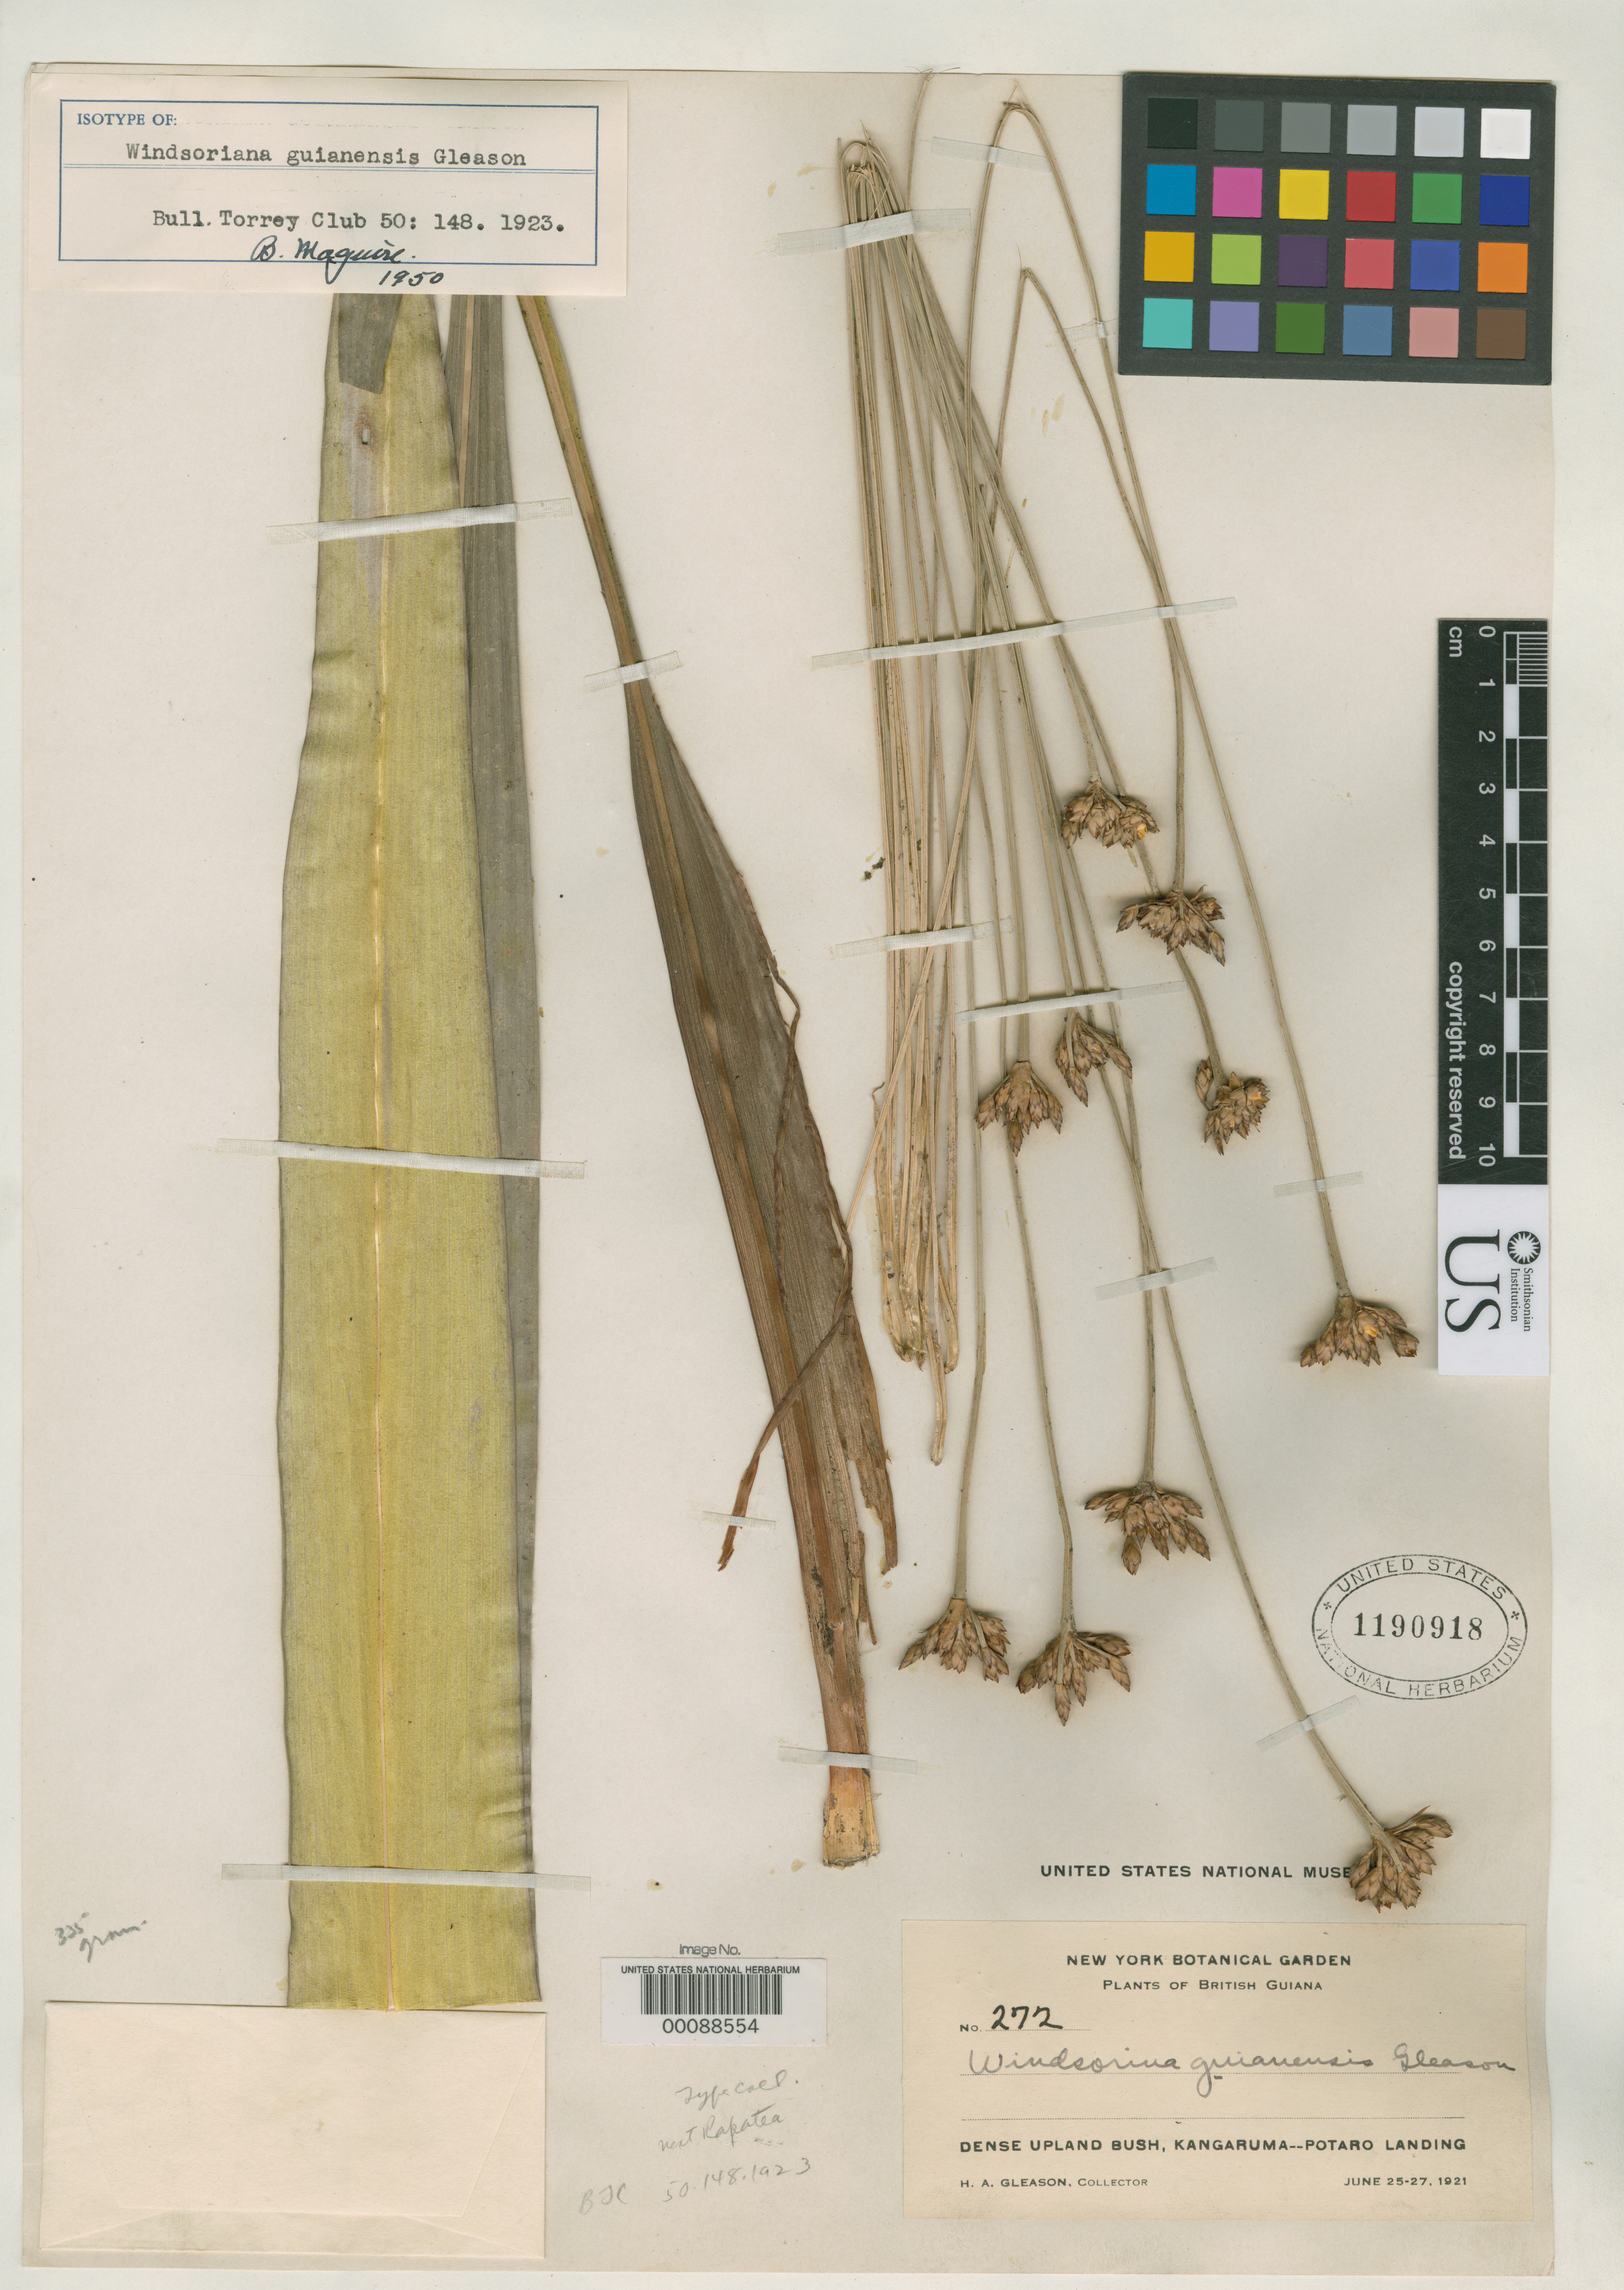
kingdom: Plantae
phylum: Tracheophyta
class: Liliopsida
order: Poales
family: Rapateaceae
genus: Windsorina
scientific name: Windsorina guianensis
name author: Gleason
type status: Isotype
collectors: H. A. Gleason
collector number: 272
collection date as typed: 25 Jun 1921 to 27 Jun 1921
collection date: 1921-06-25/1921-06-27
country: Guyana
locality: Kangaruma-Potaro Landing.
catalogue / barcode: US 1190918